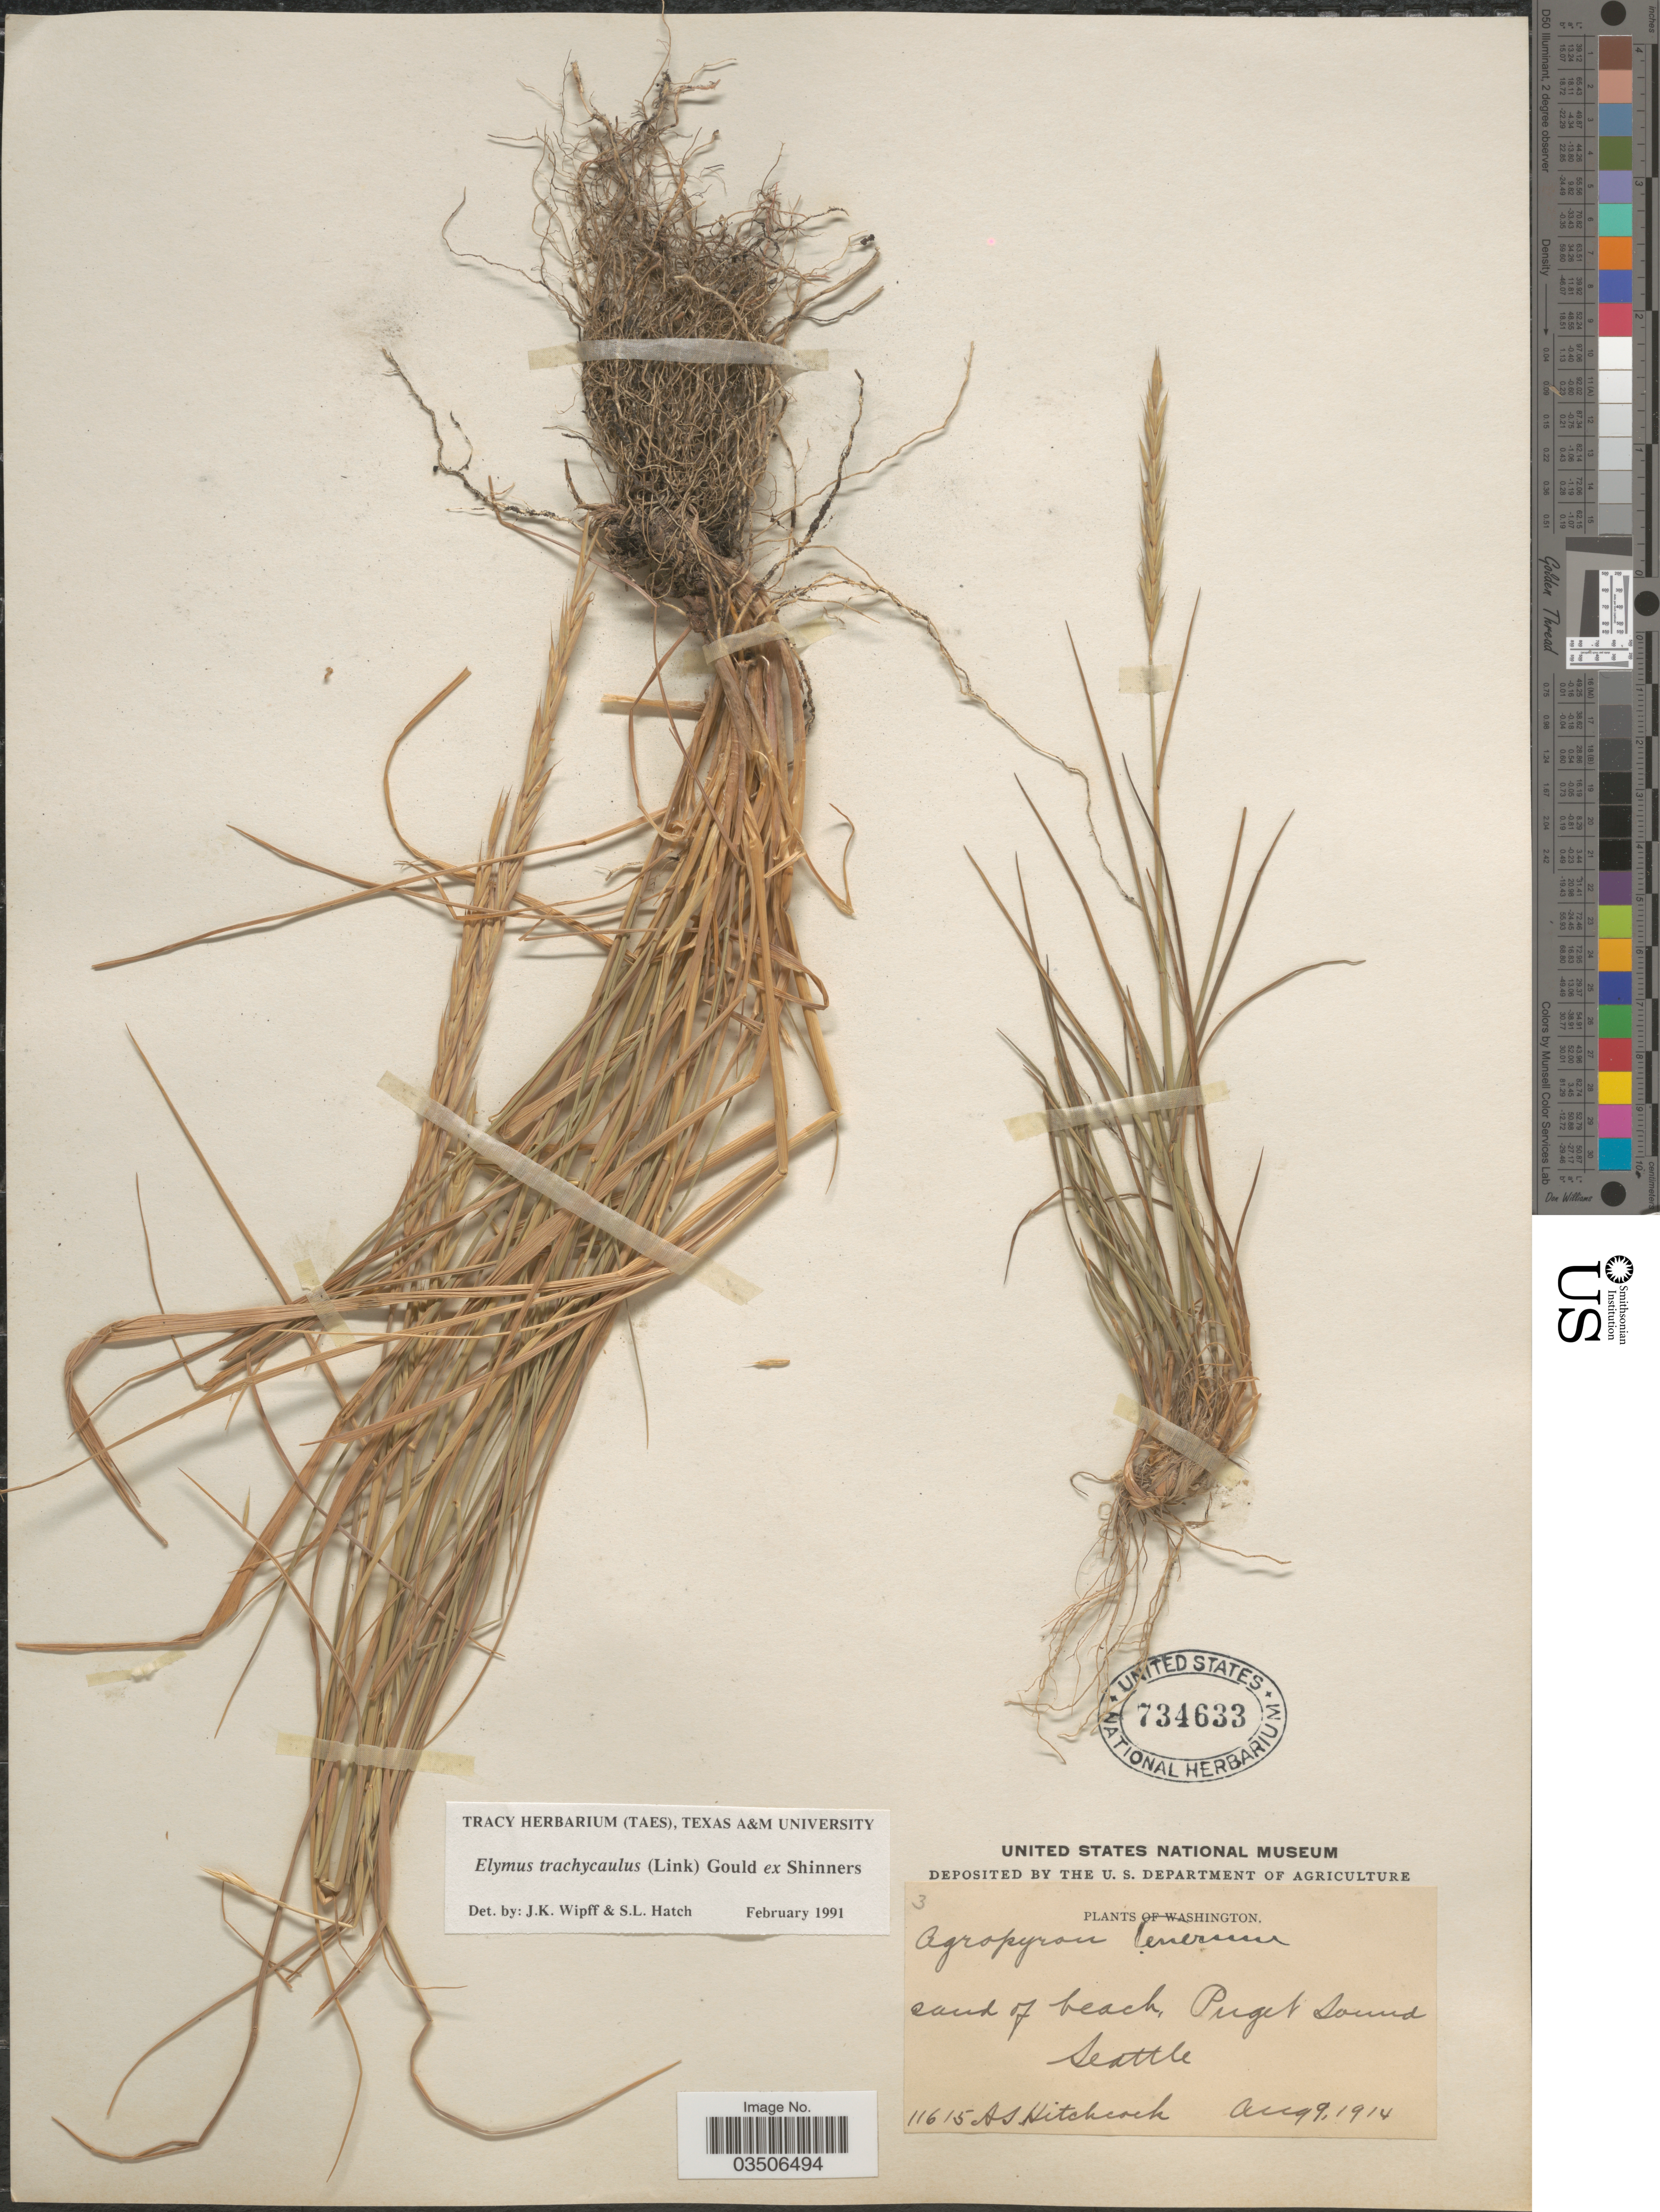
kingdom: Plantae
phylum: Tracheophyta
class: Liliopsida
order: Poales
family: Poaceae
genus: Elymus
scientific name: Elymus trachycaulus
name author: (Link) Gould ex Shinners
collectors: A. S. Hitchcock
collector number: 11615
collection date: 1914-08-09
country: United States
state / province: Washington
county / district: King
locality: Sand of beach, Puget Sound Seattle.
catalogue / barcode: US 734633